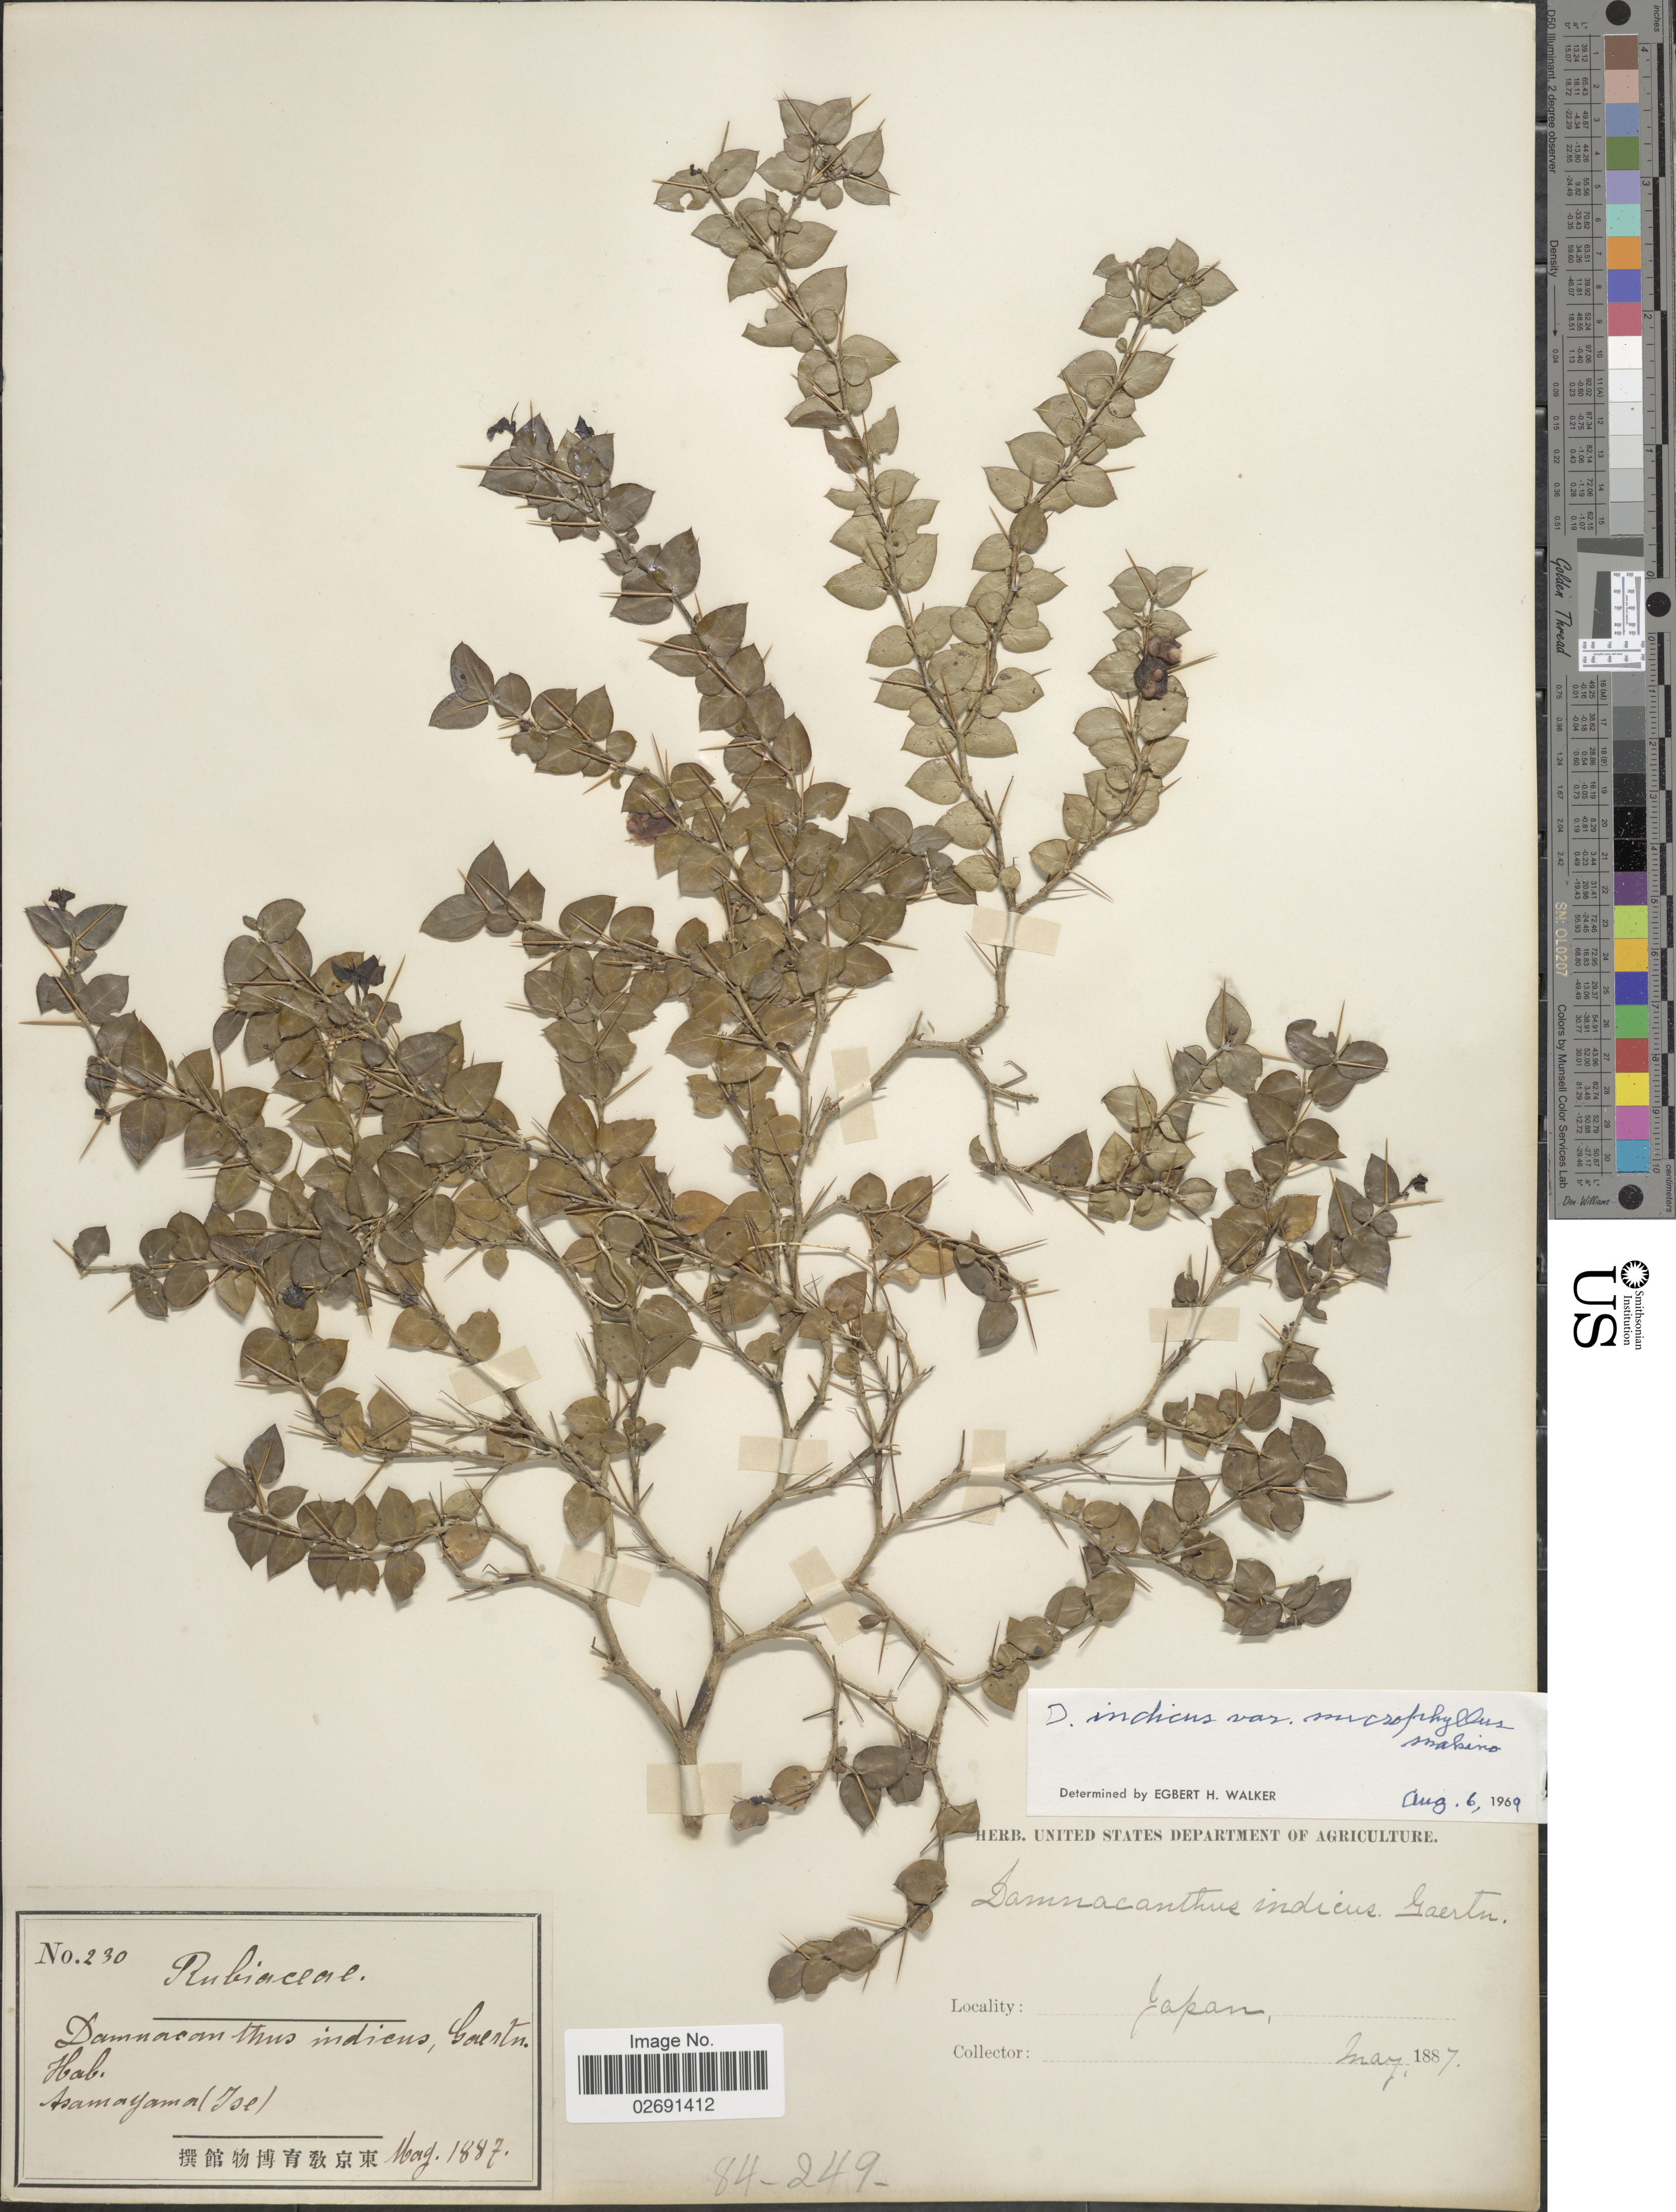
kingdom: Plantae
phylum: Tracheophyta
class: Magnoliopsida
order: Gentianales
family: Rubiaceae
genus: Damnacanthus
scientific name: Damnacanthus indicus subsp. microphyllus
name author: (Makino) Makino ex Nakai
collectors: ex herb. U. S. Department of Agriculture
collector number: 230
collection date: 1887-05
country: Japan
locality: Asama yama (Ise)